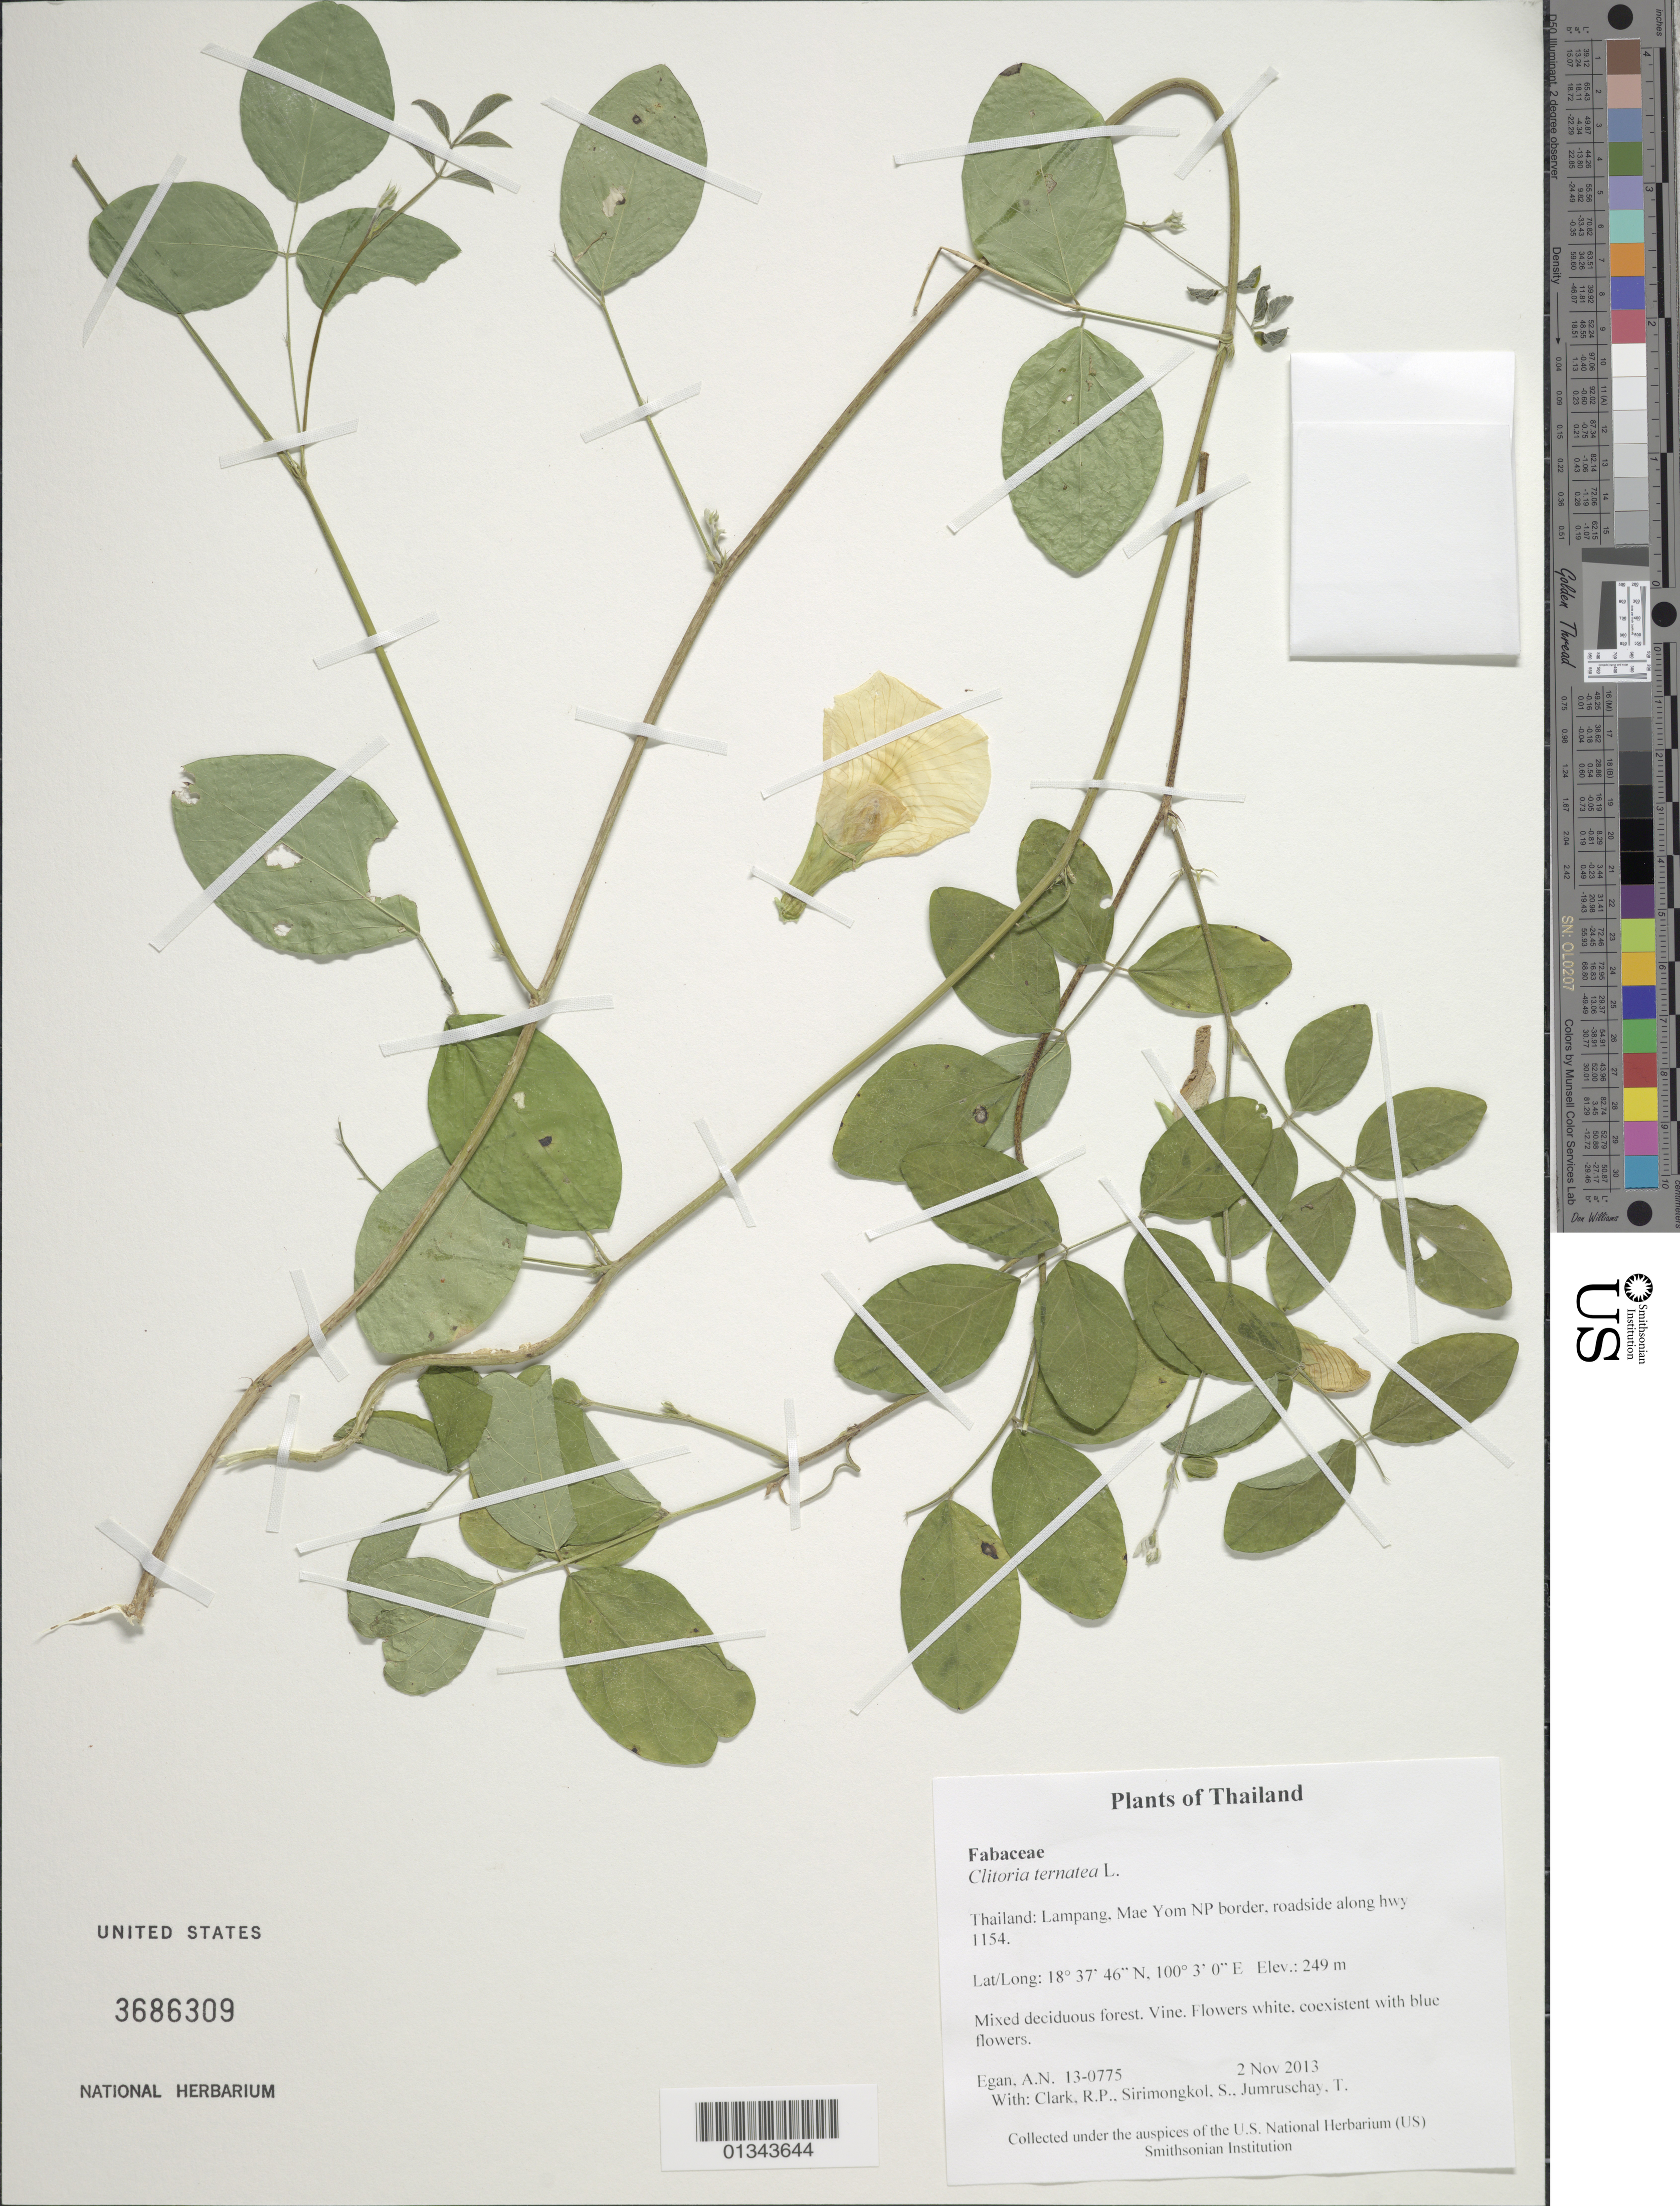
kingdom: Plantae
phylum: Tracheophyta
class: Magnoliopsida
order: Fabales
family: Fabaceae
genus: Clitoria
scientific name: Clitoria ternatea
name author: L.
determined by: Egan, Ashley N., (US), Smithsonian Institution - National Museum of Natural History (UNITED STATES)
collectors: A. N. Egan, R. P. Clark, S. Sirimongkol & T. Jumruschay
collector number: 13-0775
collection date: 2013-11-02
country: Thailand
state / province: Lampang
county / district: Ngao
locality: Mae Yom NP border, roadside along hwy 1154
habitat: Mixed deciduous forest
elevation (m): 249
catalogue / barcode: US 3686309